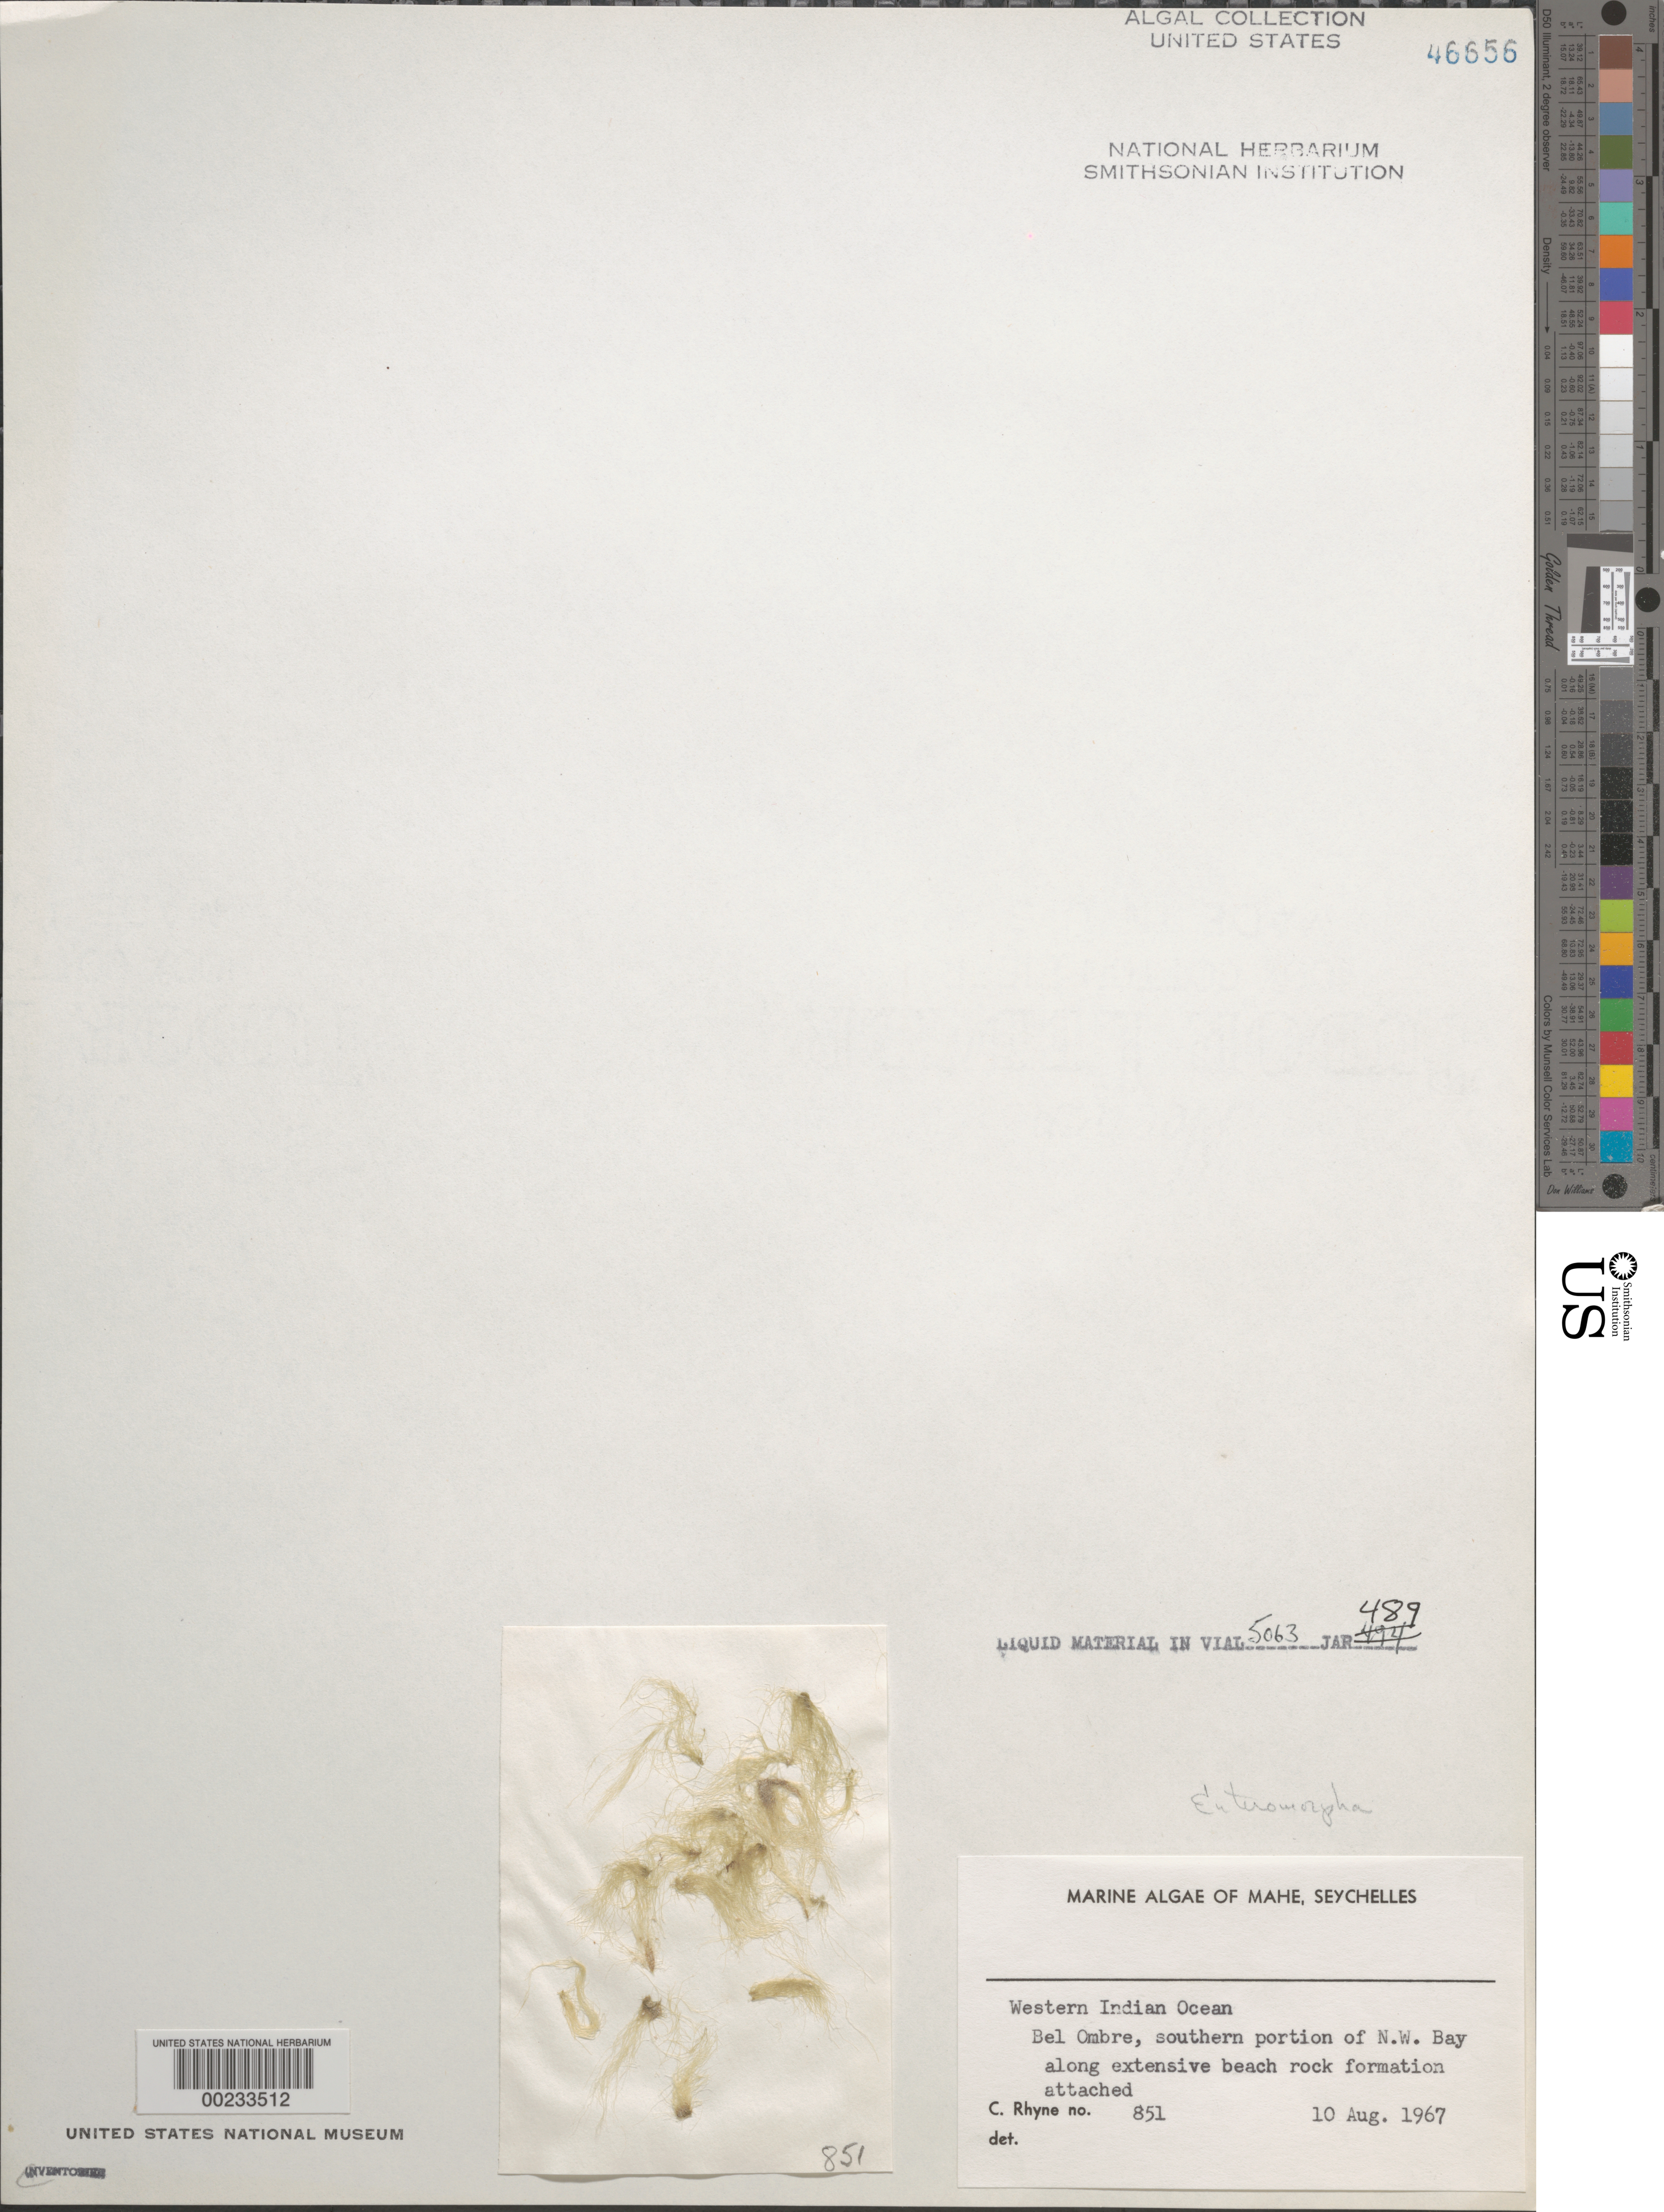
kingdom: Plantae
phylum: Chlorophyta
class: Ulvophyceae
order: Ulvales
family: Ulvaceae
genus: Ulva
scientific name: Ulva sp.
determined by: Algae name updating Project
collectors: C. Rhyne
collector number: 851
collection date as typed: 10 Aug 1967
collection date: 1967-08-10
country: Seychelles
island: Mahé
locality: Bel Ombre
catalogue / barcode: US 46656